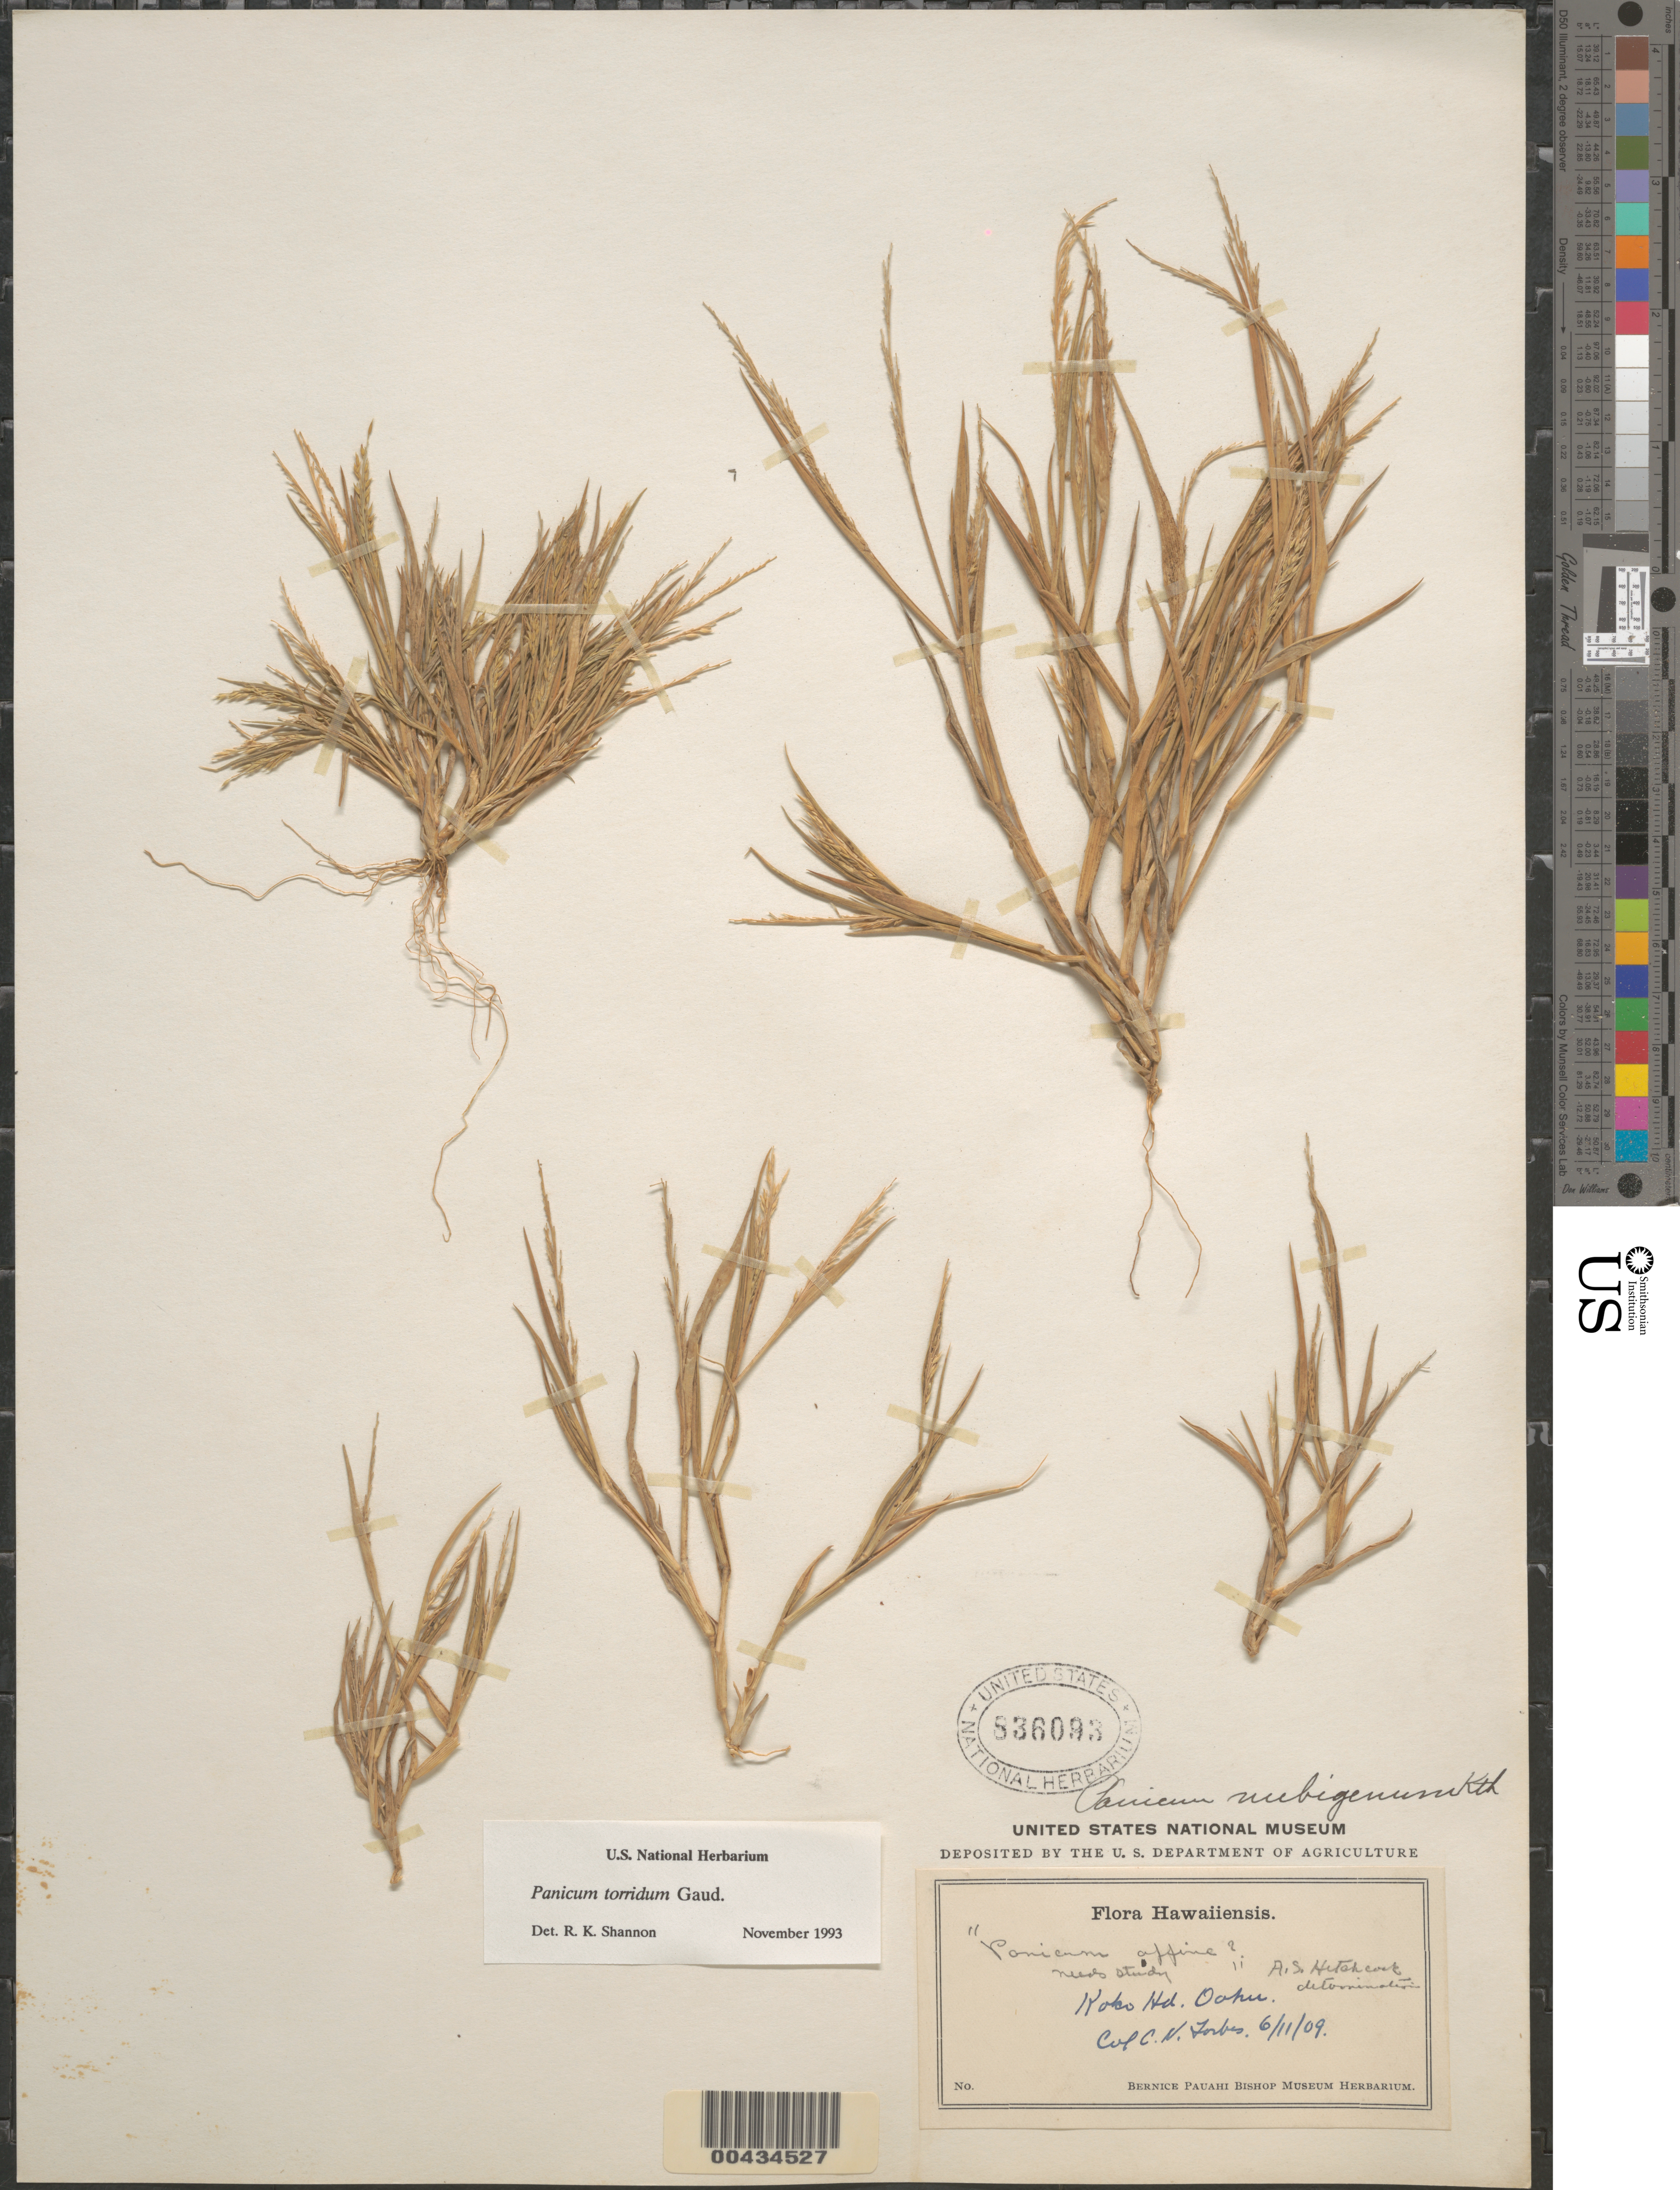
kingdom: Plantae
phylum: Tracheophyta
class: Liliopsida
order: Poales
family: Poaceae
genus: Panicum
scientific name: Panicum torridum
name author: Gaudich.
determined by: Shannon, R. K., (UNITED STATES)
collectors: C. N. Forbes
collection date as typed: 11 Jun 1909 or 6 Nov 1909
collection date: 1909-06-11 or 1909-11-06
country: United States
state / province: Hawaii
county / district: Honolulu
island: Oahu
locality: Koko Head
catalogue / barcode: US 836093